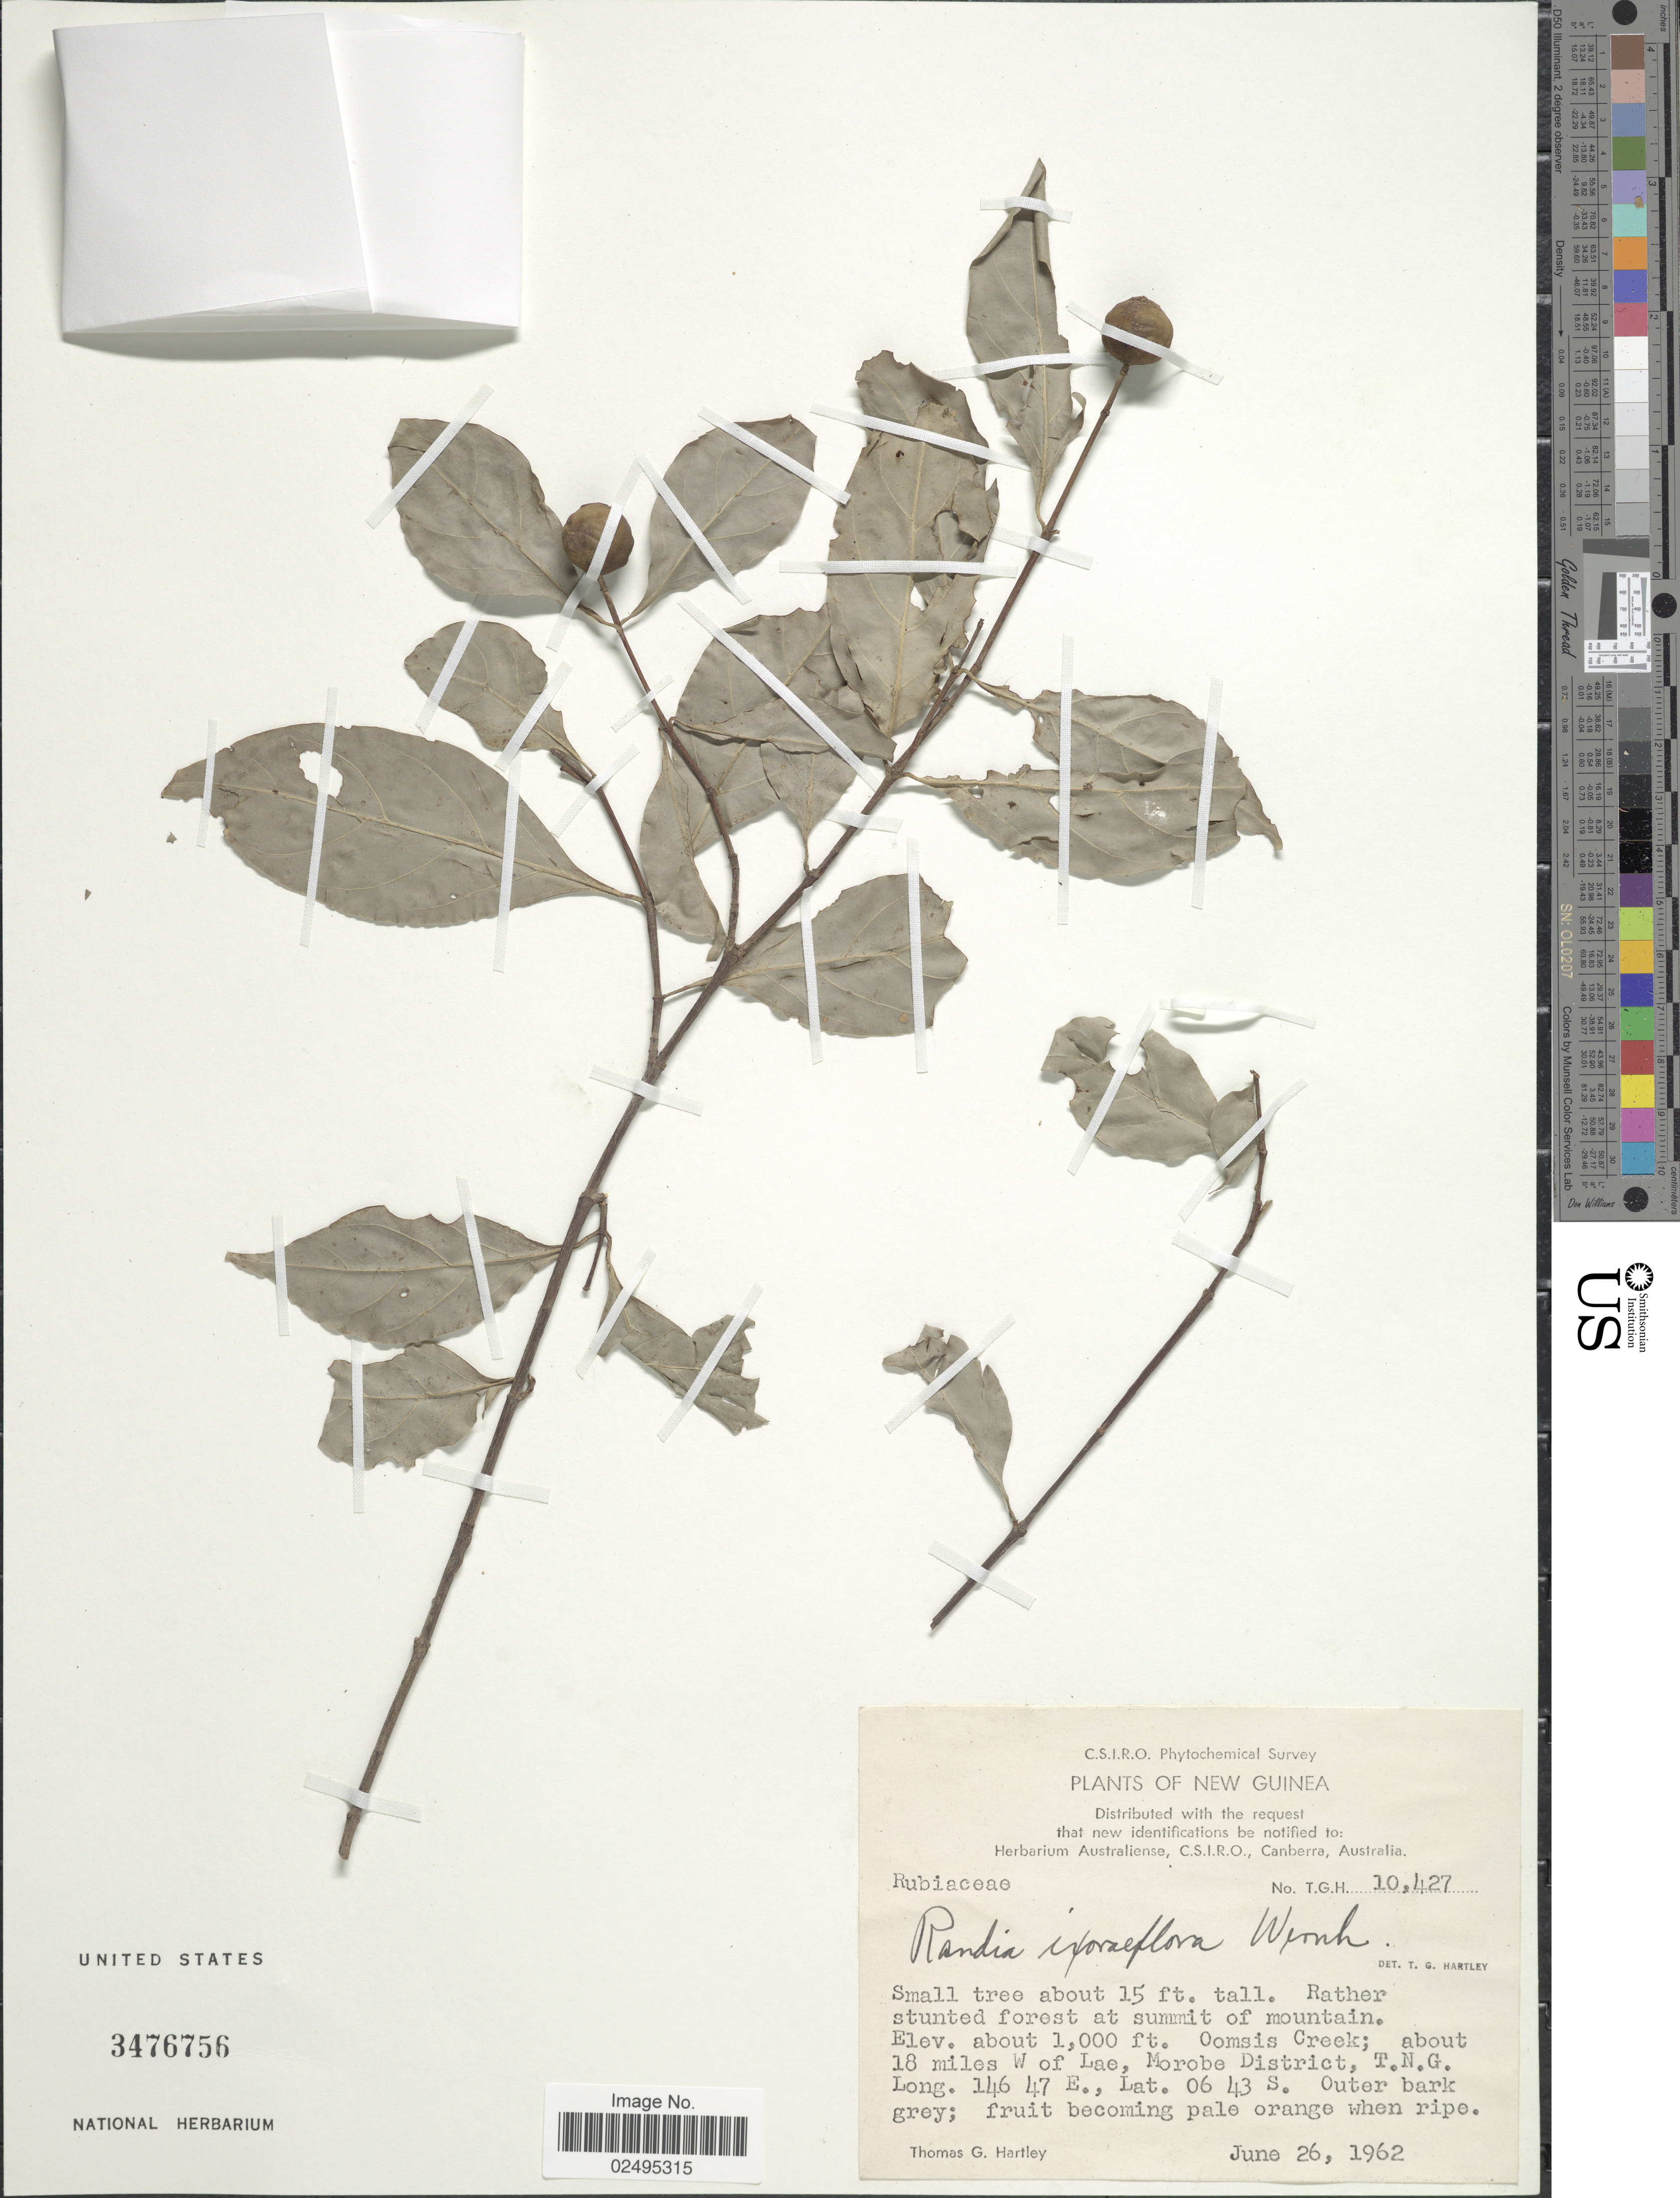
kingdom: Plantae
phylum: Tracheophyta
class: Magnoliopsida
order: Gentianales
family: Rubiaceae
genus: Randia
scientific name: Randia ixoriflora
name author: Wernham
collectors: T. G. Hartley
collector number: T.G.H. 10427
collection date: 1962-06-26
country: Papua New Guinea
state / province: Morobe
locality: Oomsis Creek, about 18 miles W of Lae, Morbe District, New Guinea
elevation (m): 305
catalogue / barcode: US 3476756